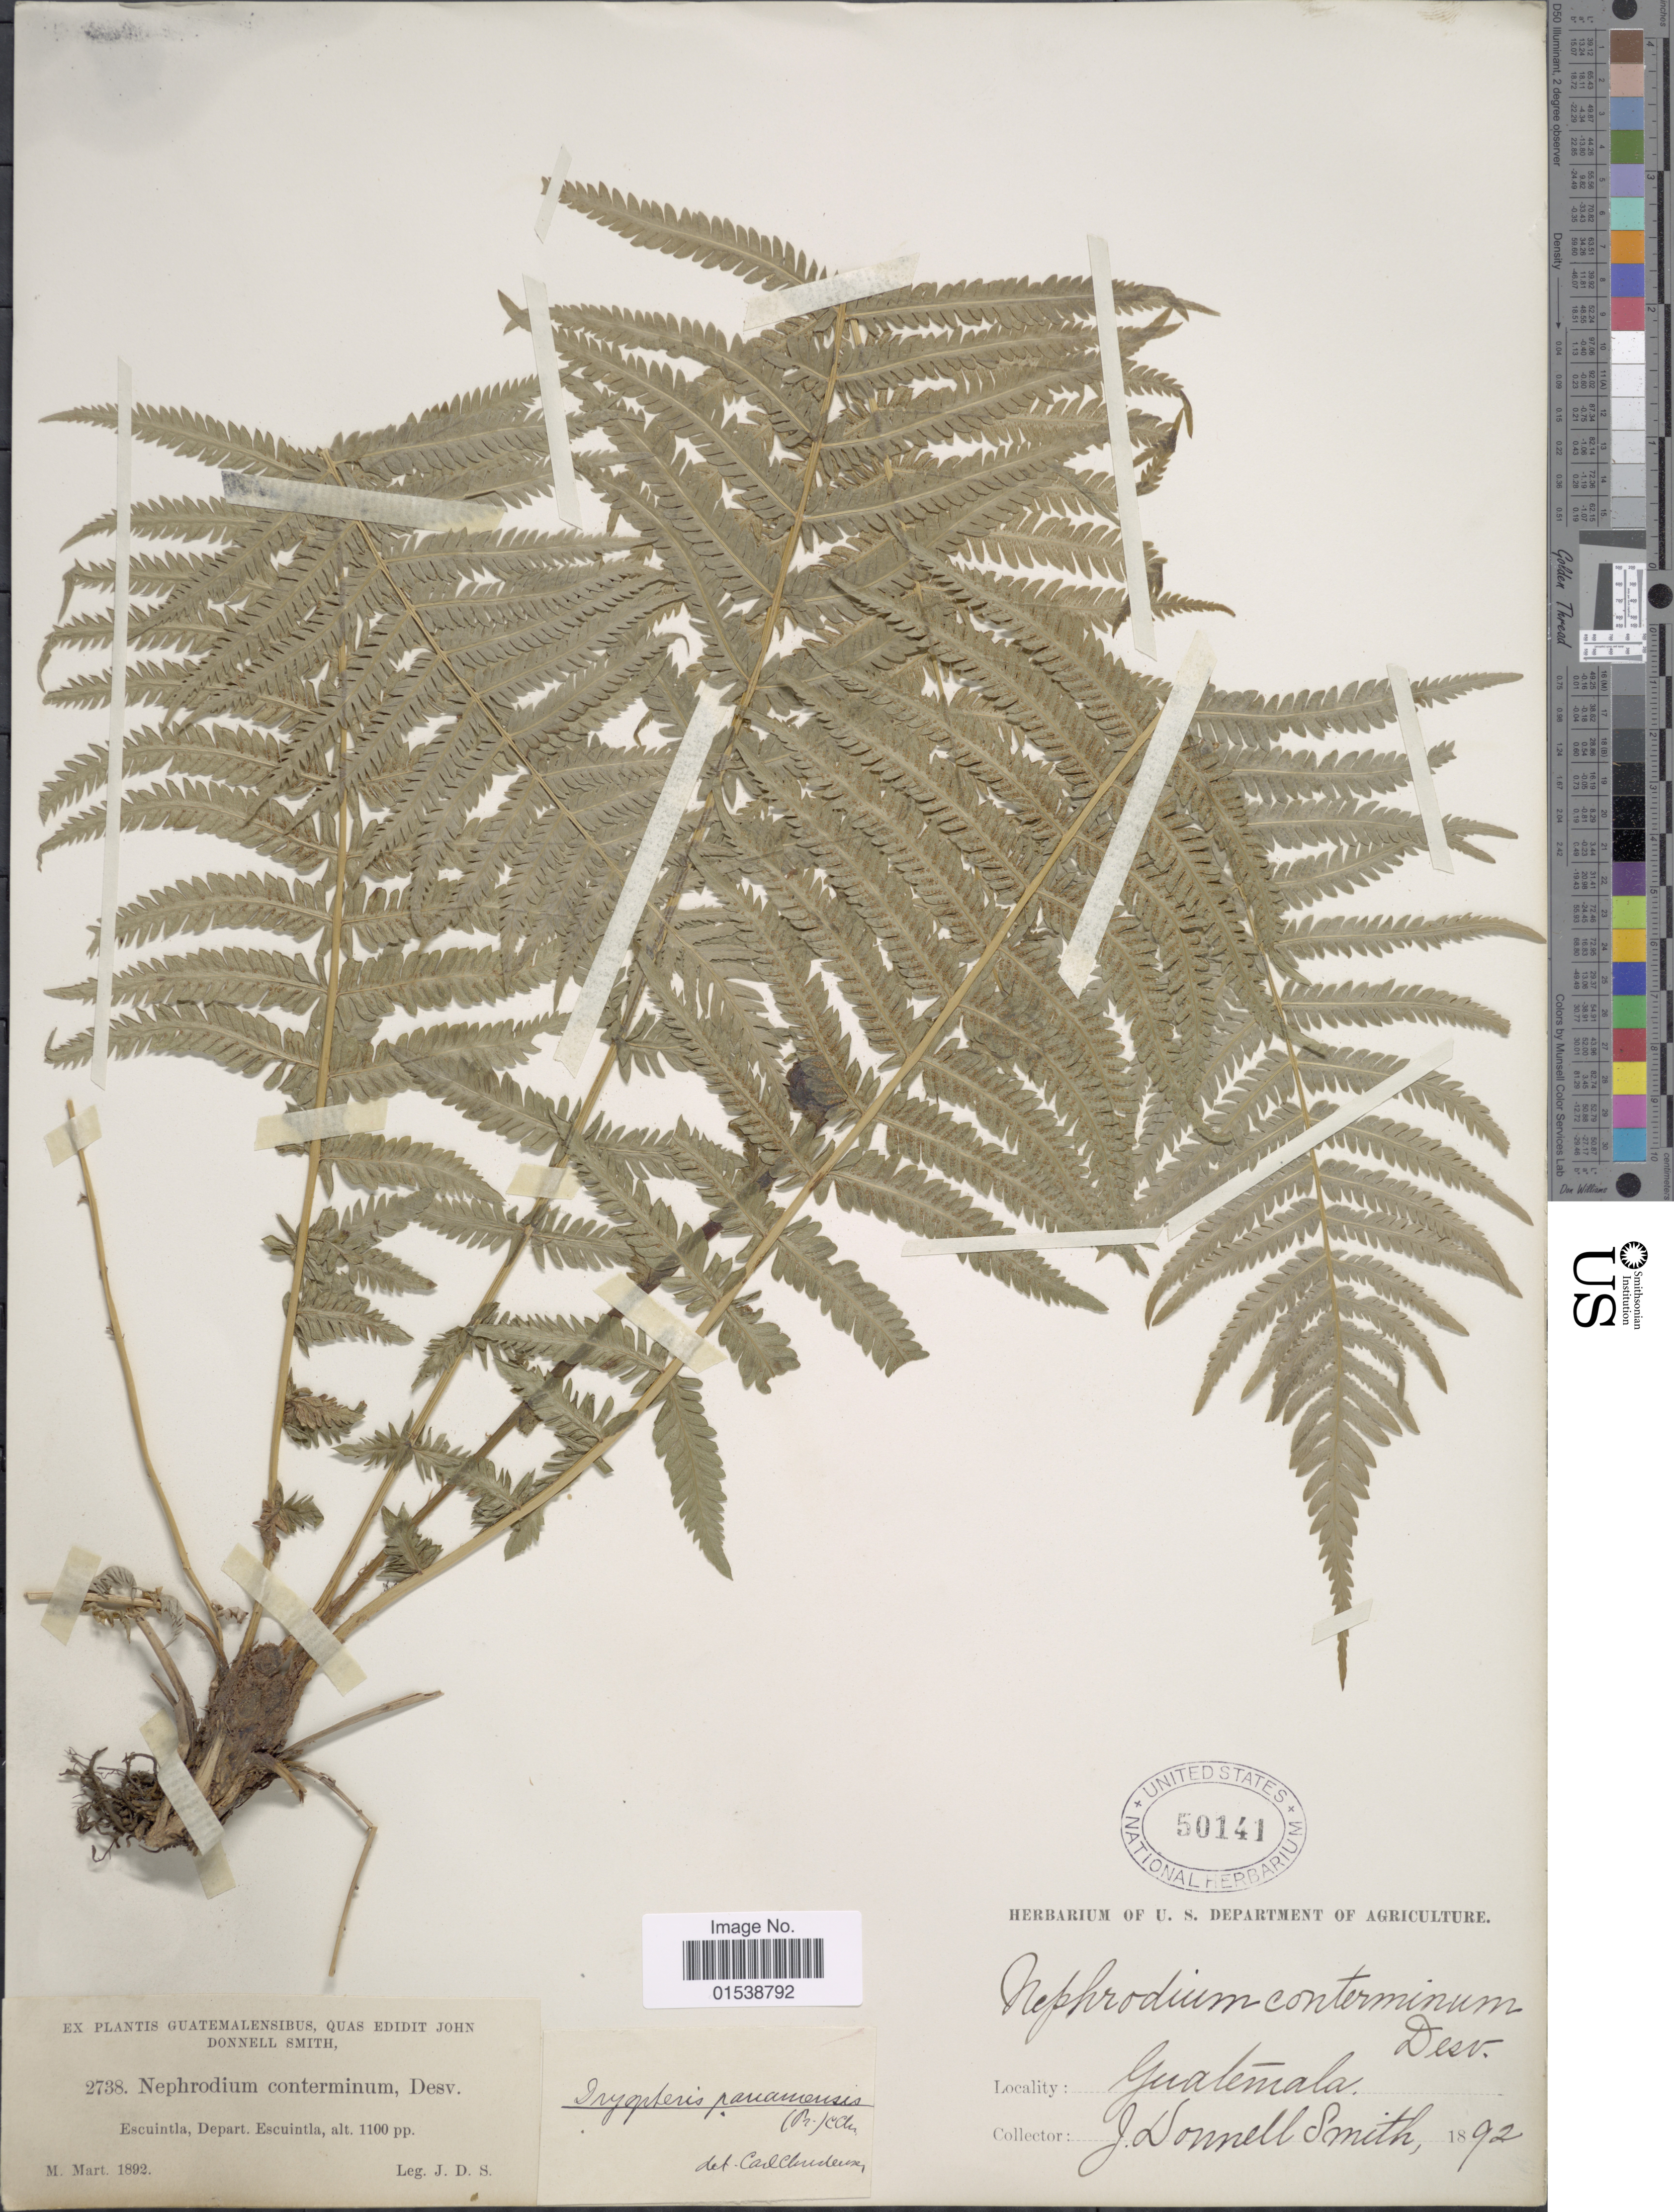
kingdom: Plantae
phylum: Tracheophyta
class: Polypodiopsida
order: Polypodiales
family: Thelypteridaceae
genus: Amauropelta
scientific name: Amauropelta resinifera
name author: (Desv.) Pic. Serm.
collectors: J. Donnell Smith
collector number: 2738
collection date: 1892-03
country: Guatemala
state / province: Escuintla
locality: Escuintla, Depart. Escuintla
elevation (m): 335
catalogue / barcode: US 50141